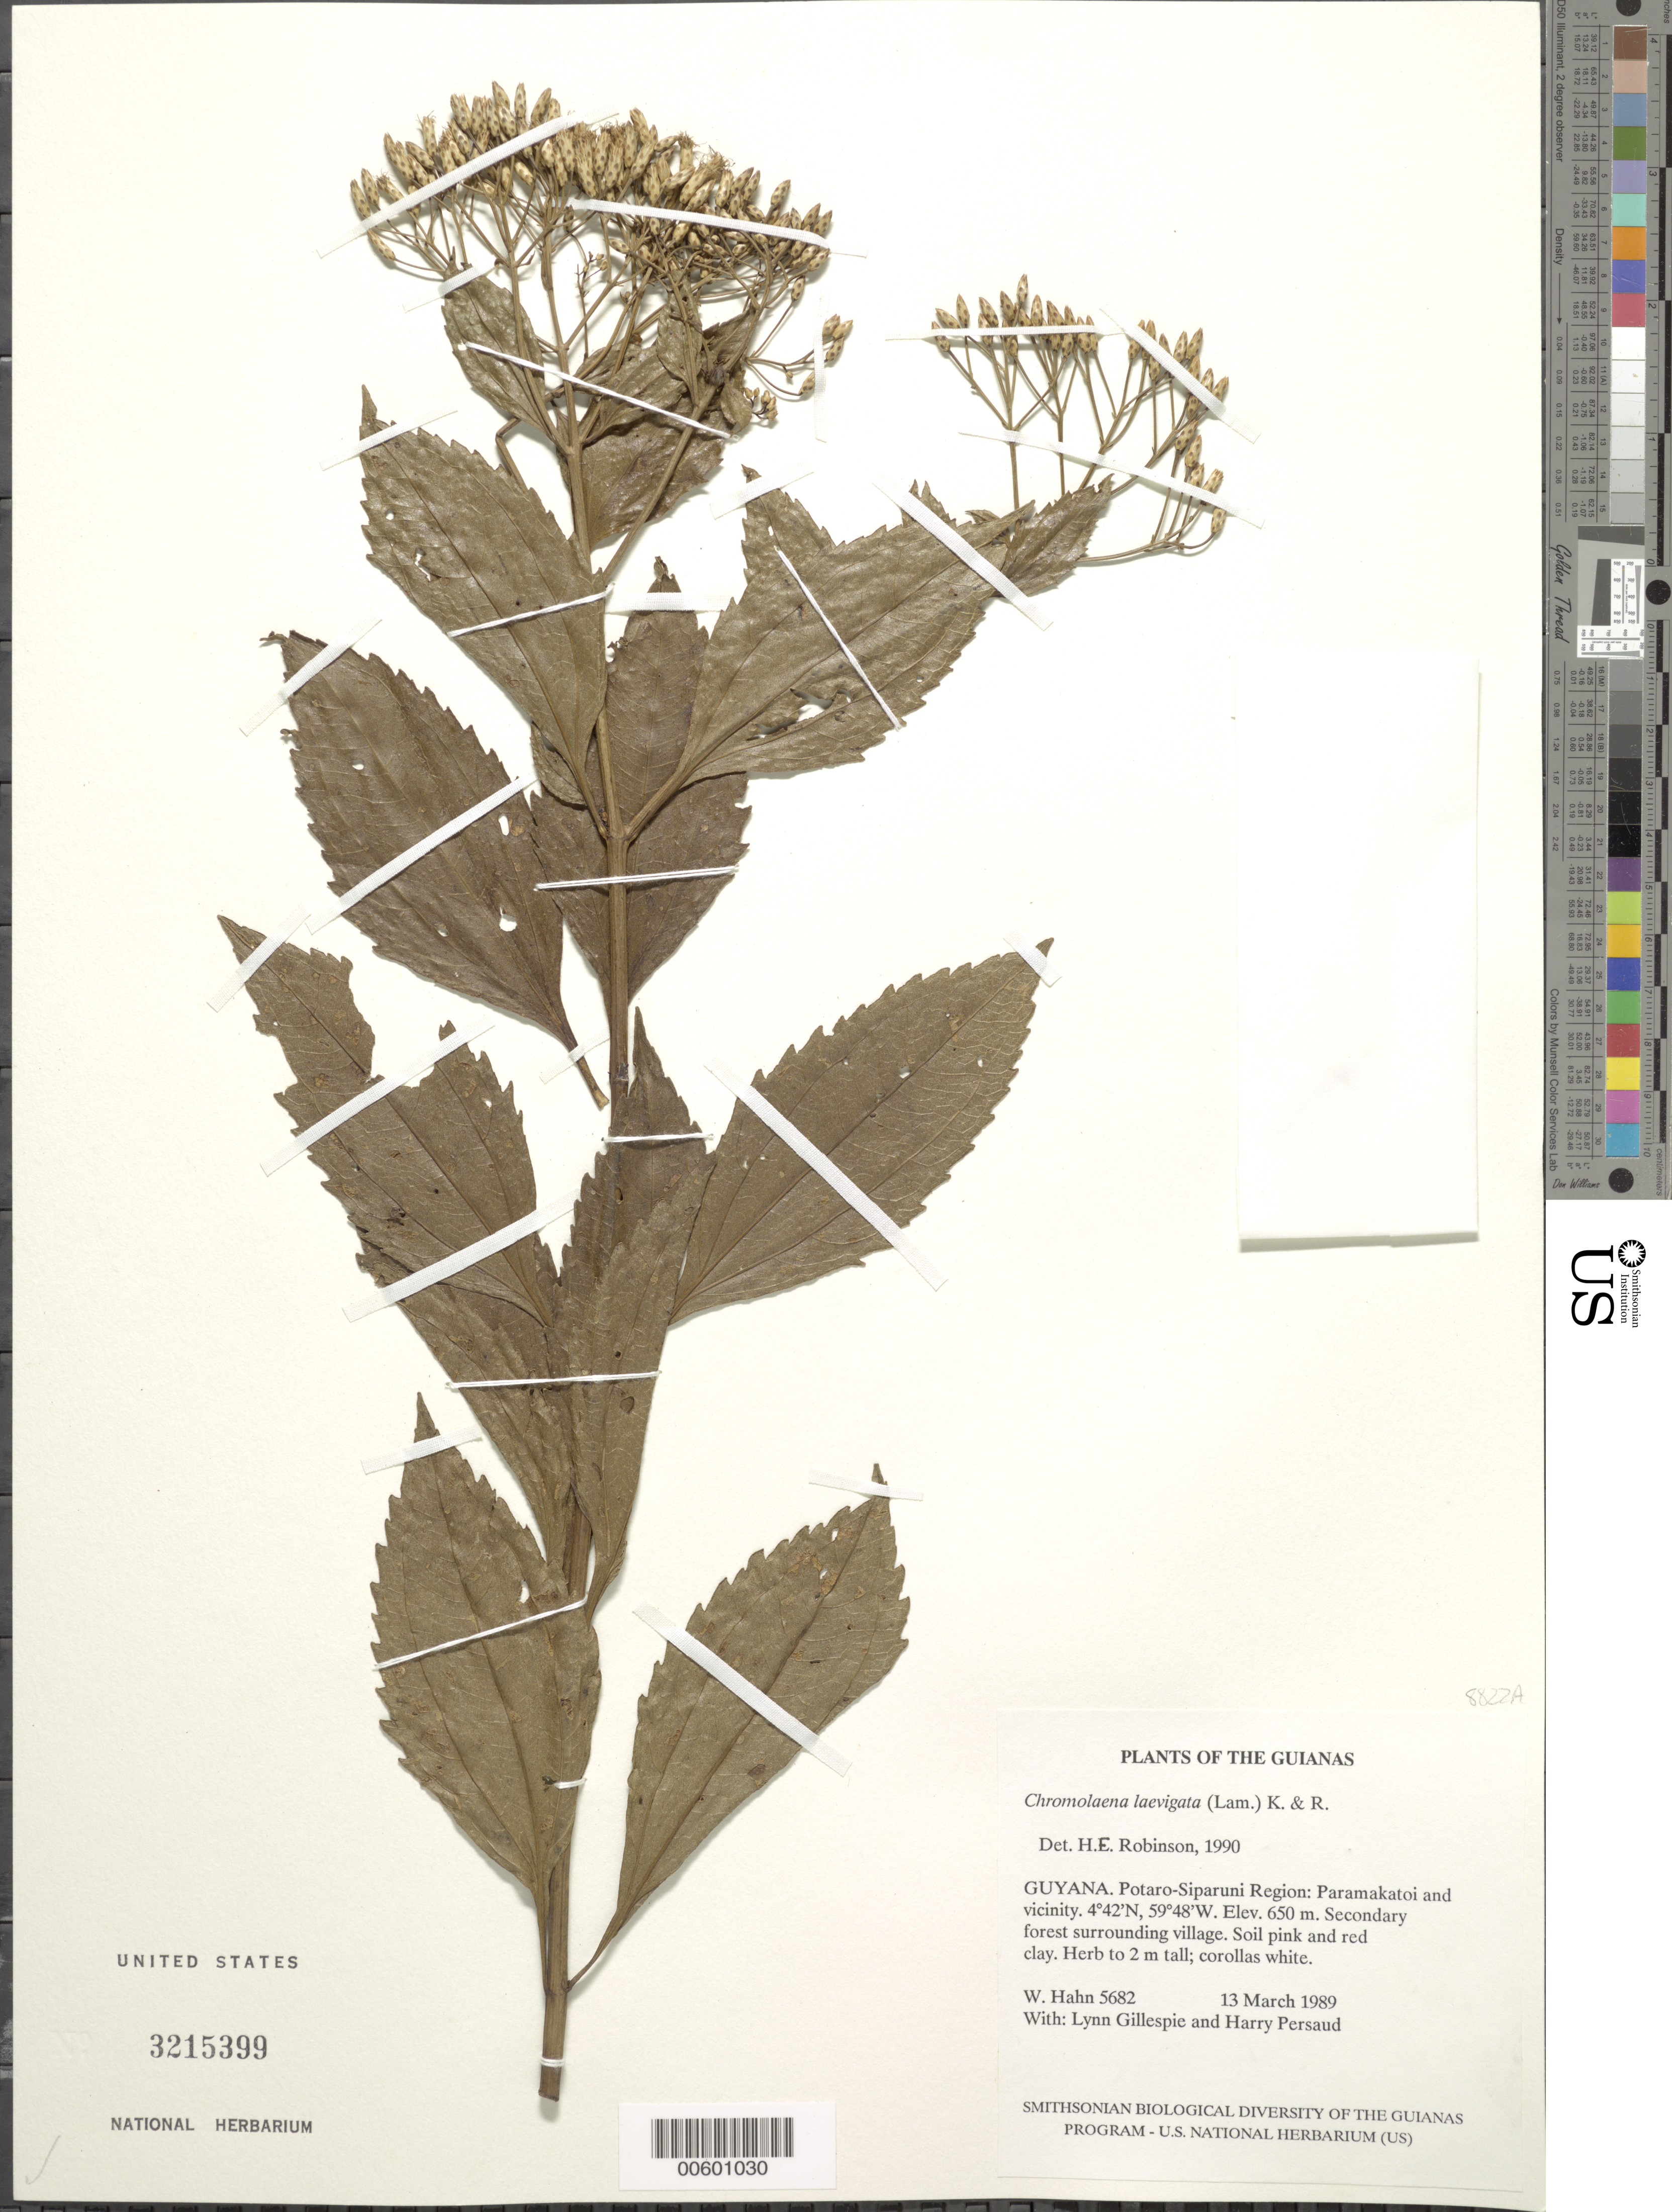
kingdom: Plantae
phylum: Tracheophyta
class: Magnoliopsida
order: Asterales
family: Asteraceae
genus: Chromolaena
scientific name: Chromolaena laevigata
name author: (Lam.) R.M. King & H. Rob.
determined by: Robinson, H. L.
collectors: W. Hahn, L. J. Gillespie & H. Persaud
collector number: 5682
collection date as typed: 13 March 1989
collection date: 1989-03-13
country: Guyana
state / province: Potaro-Siparuni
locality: Paramakatoi and vicinity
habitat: Secondary forest surrounding village. Soil pink and red clay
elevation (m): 650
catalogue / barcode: US 3215399